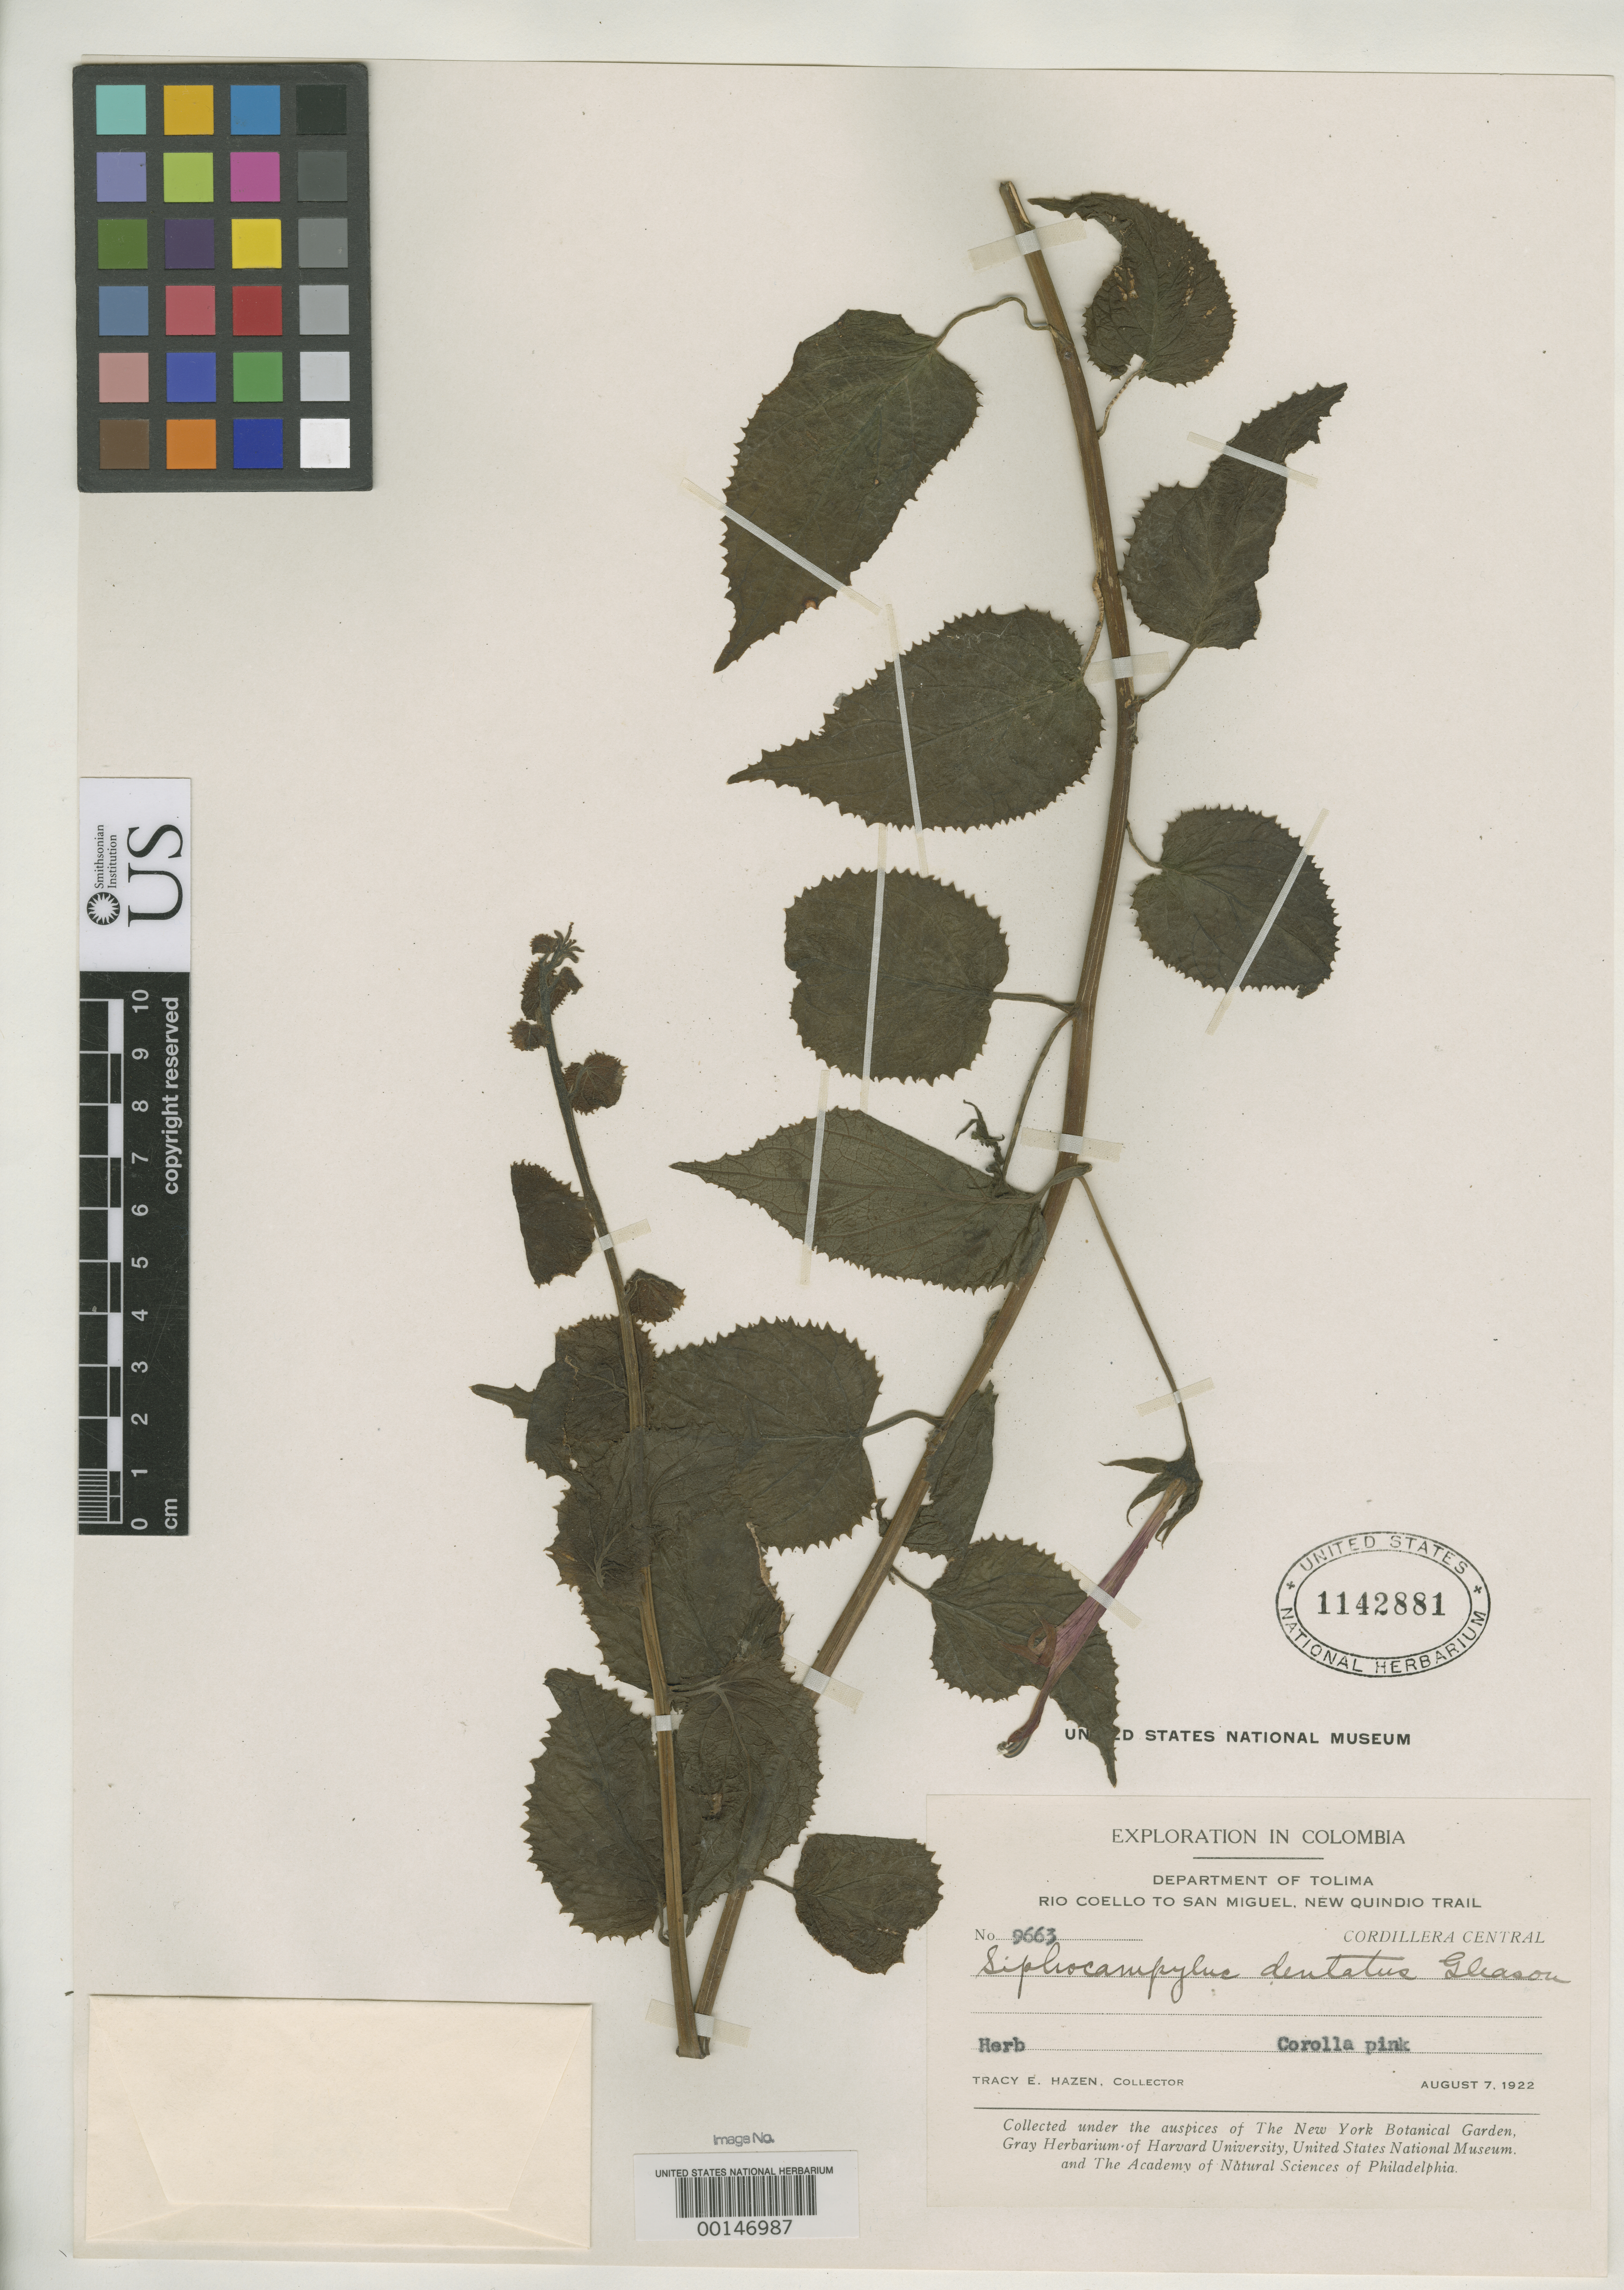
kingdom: Plantae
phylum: Tracheophyta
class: Magnoliopsida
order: Asterales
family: Campanulaceae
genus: Siphocampylus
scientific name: Siphocampylus dentatus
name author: Gleason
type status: Isotype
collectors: T. E. Hazen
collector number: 9663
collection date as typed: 07 Aug 1922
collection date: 1922-08-07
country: Colombia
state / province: Tolima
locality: Rio Coello to Sal Miguel, New Quindo Trail.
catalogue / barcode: US 1142881